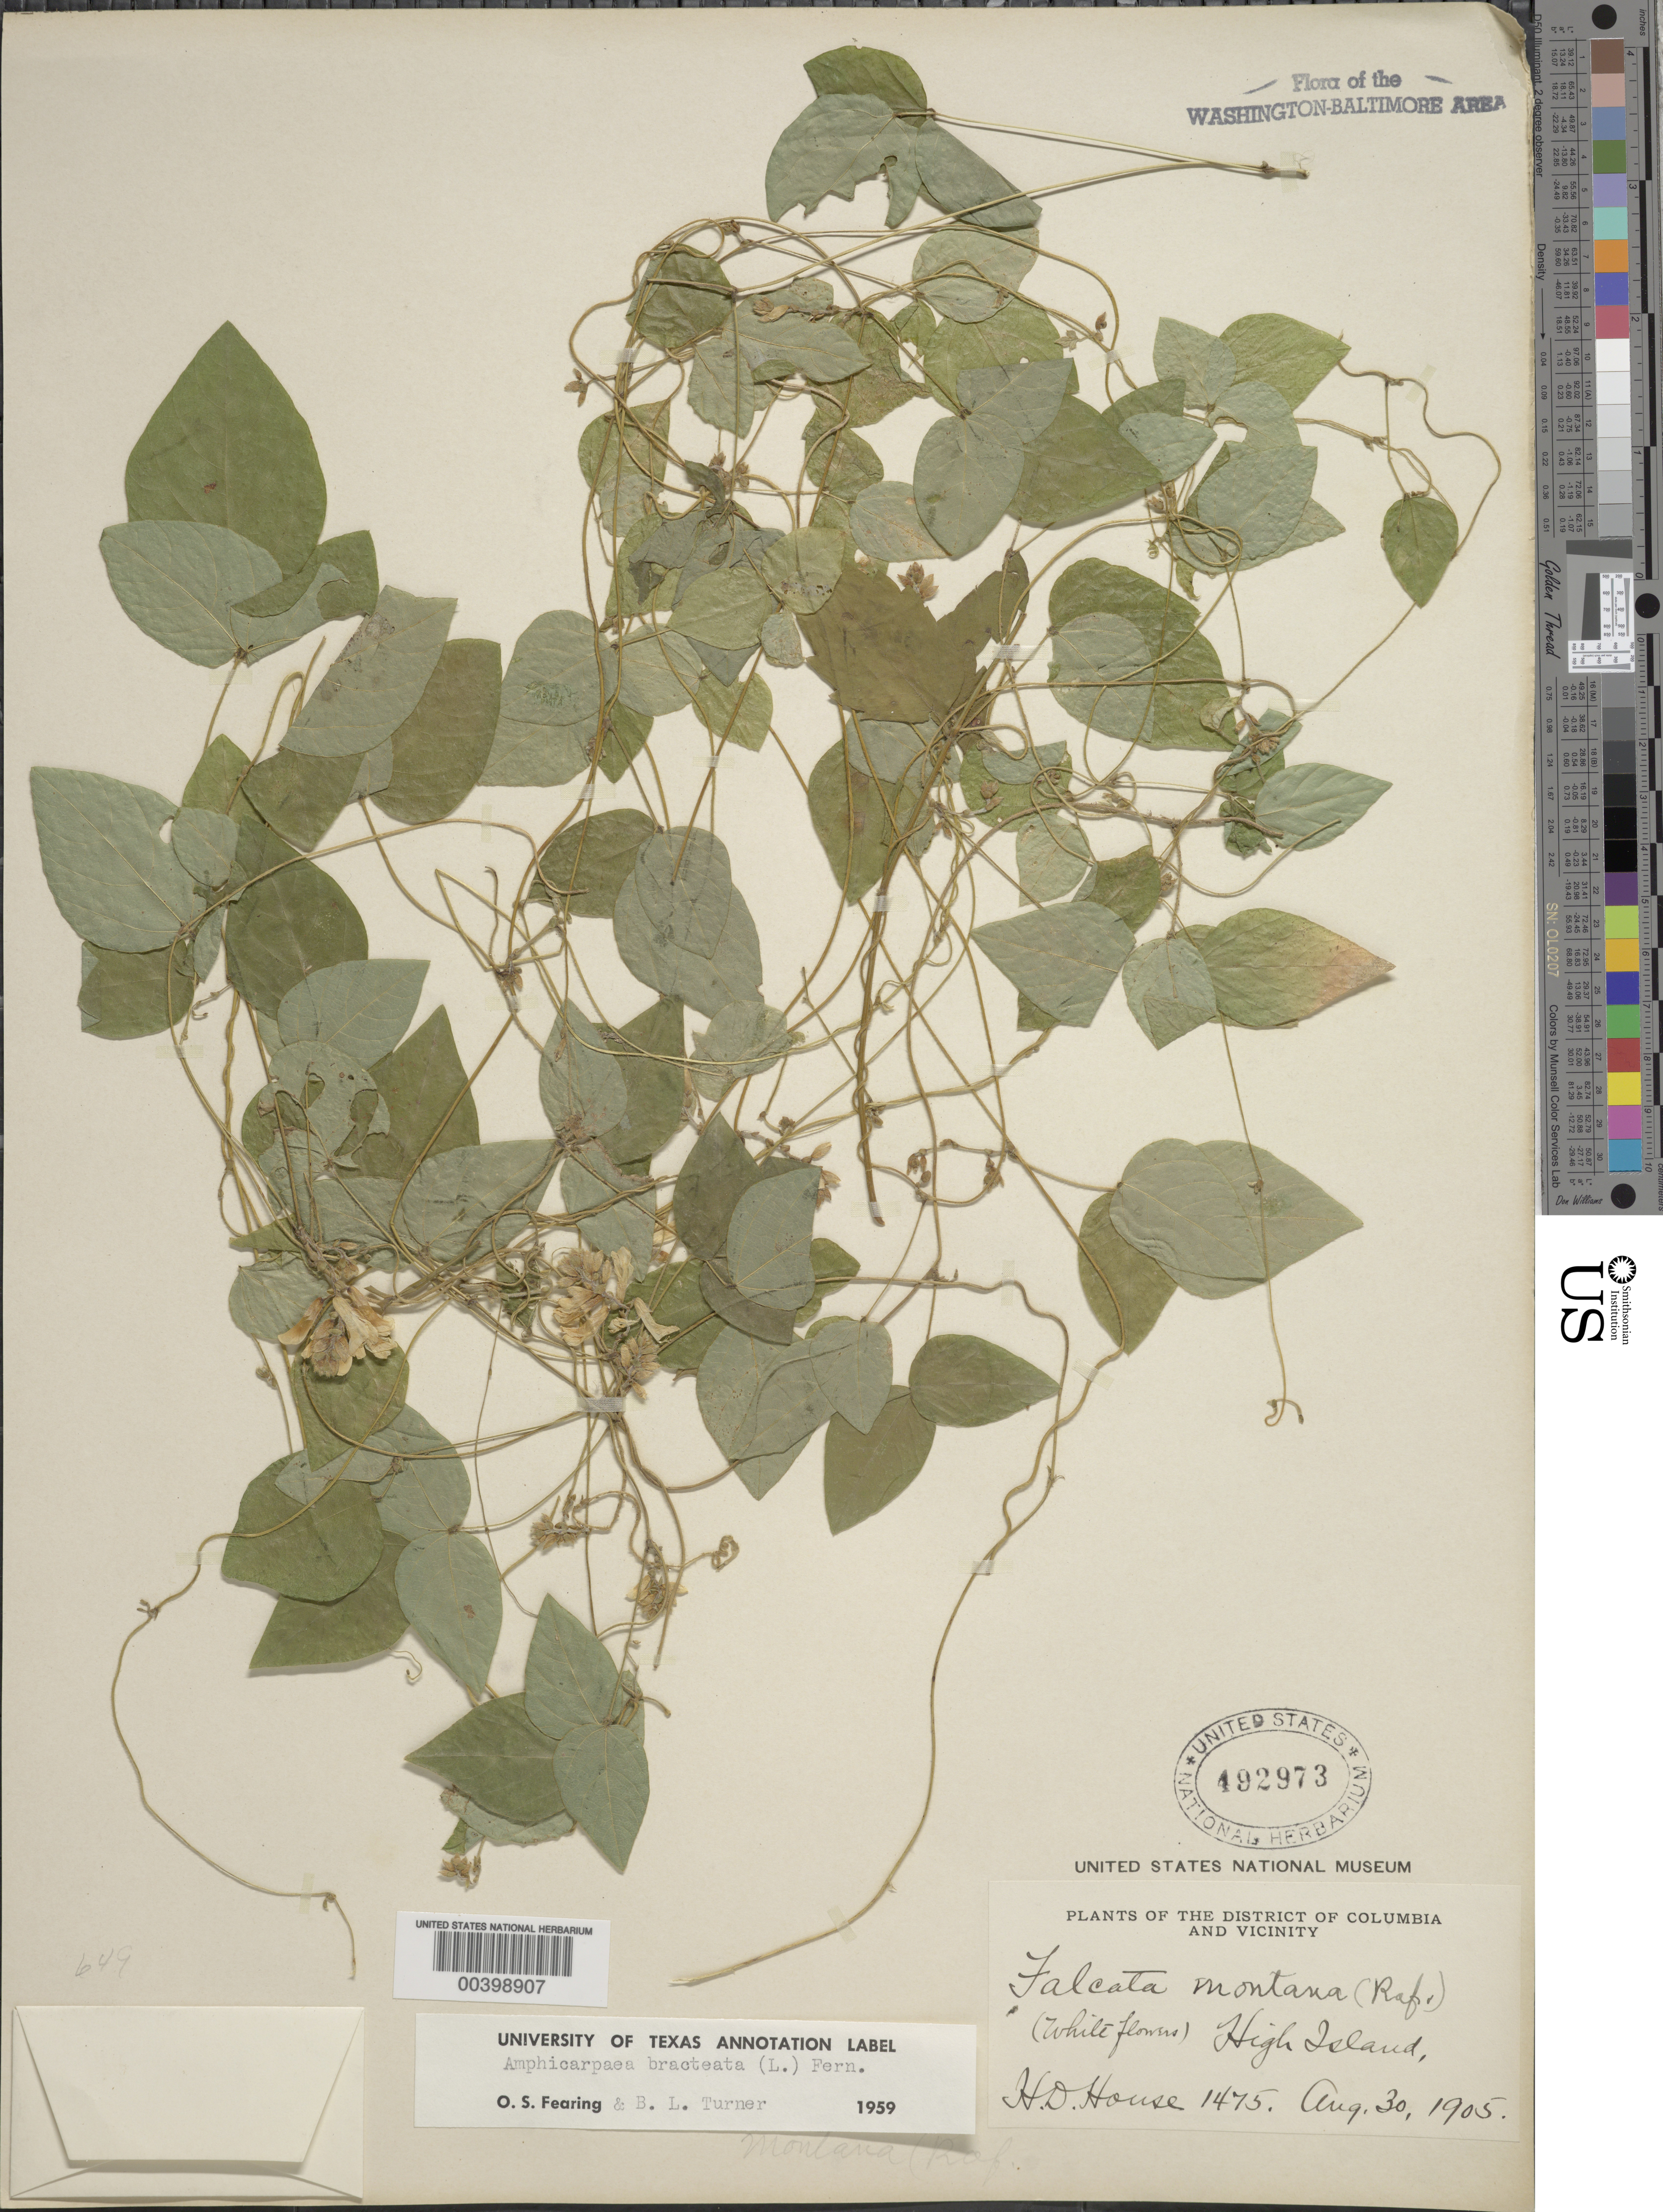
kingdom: Plantae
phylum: Tracheophyta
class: Magnoliopsida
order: Fabales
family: Fabaceae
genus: Amphicarpaea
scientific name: Amphicarpaea bracteata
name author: (L.) Fernald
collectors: H. D. House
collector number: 1475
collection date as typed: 30 Aug 1905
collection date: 1905-08-30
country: United States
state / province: Maryland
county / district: Montgomery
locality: High Island C. & O. Canal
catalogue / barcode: US 492973